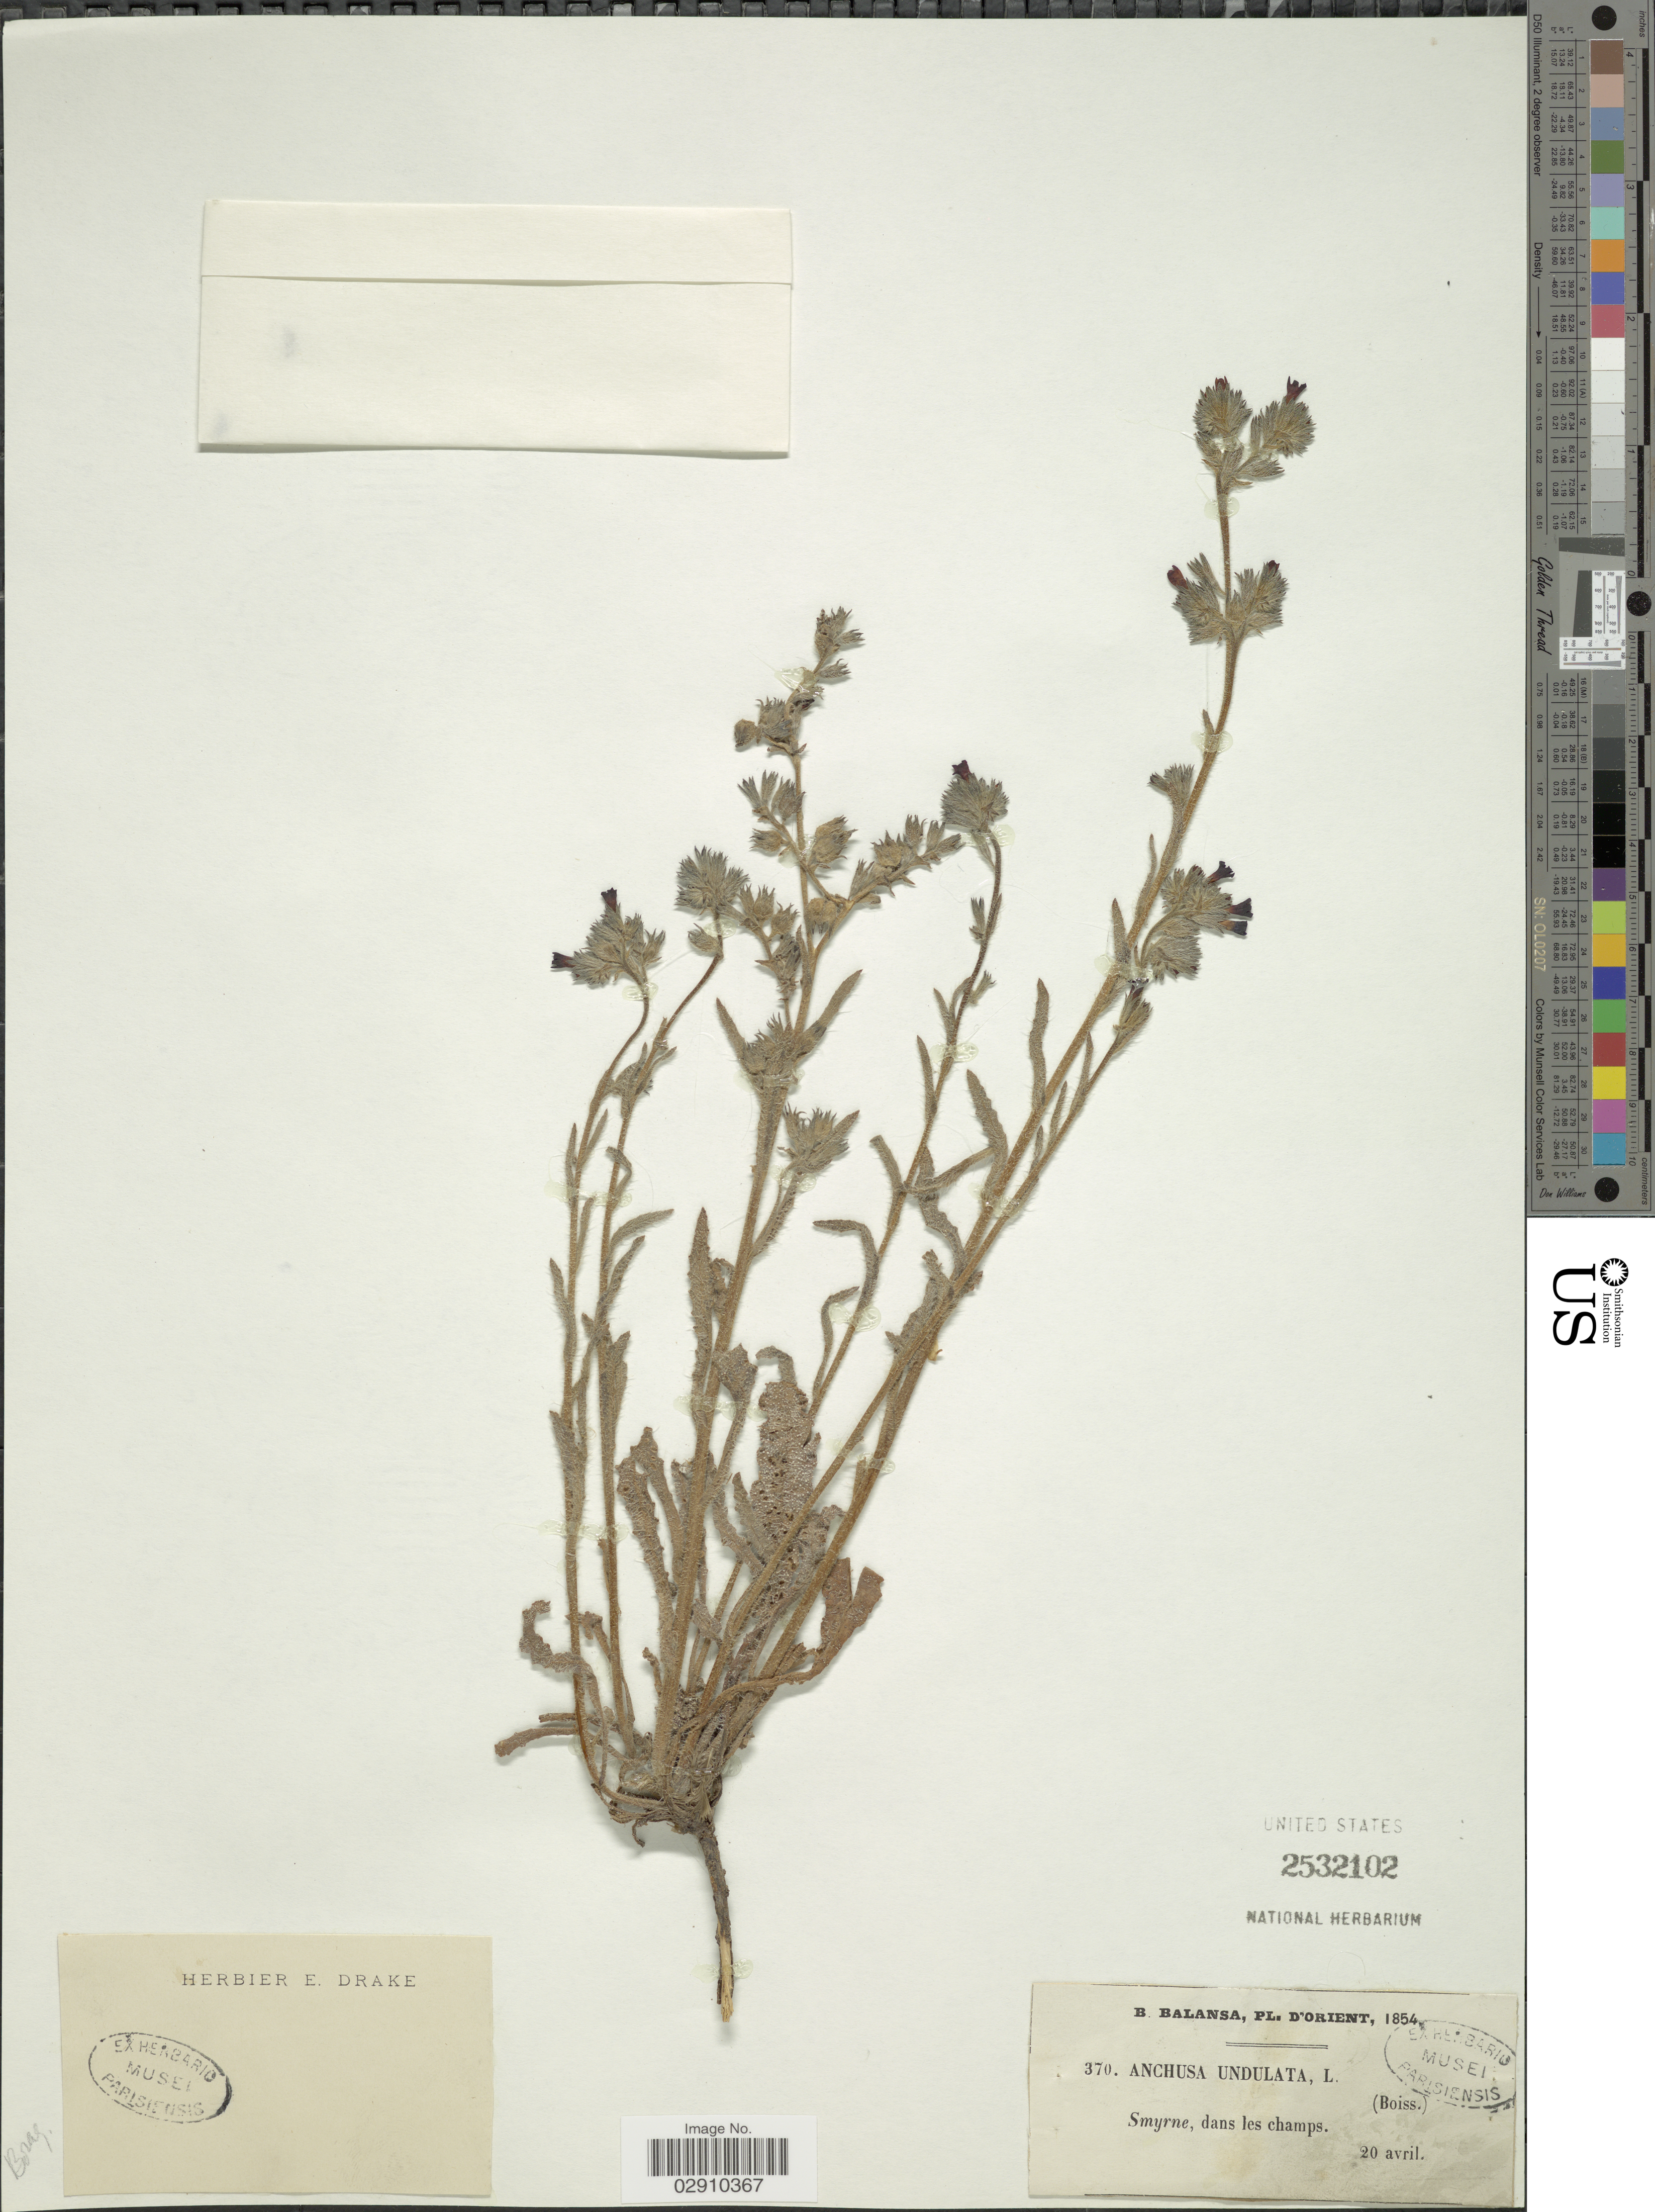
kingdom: Plantae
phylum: Tracheophyta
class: Magnoliopsida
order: Boraginales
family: Boraginaceae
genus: Anchusa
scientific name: Anchusa undulata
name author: L.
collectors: B. Balansa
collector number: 370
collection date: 1854-04-20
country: Turkey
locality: D'Orient. Smyrne, dans les champs.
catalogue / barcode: US 2532102